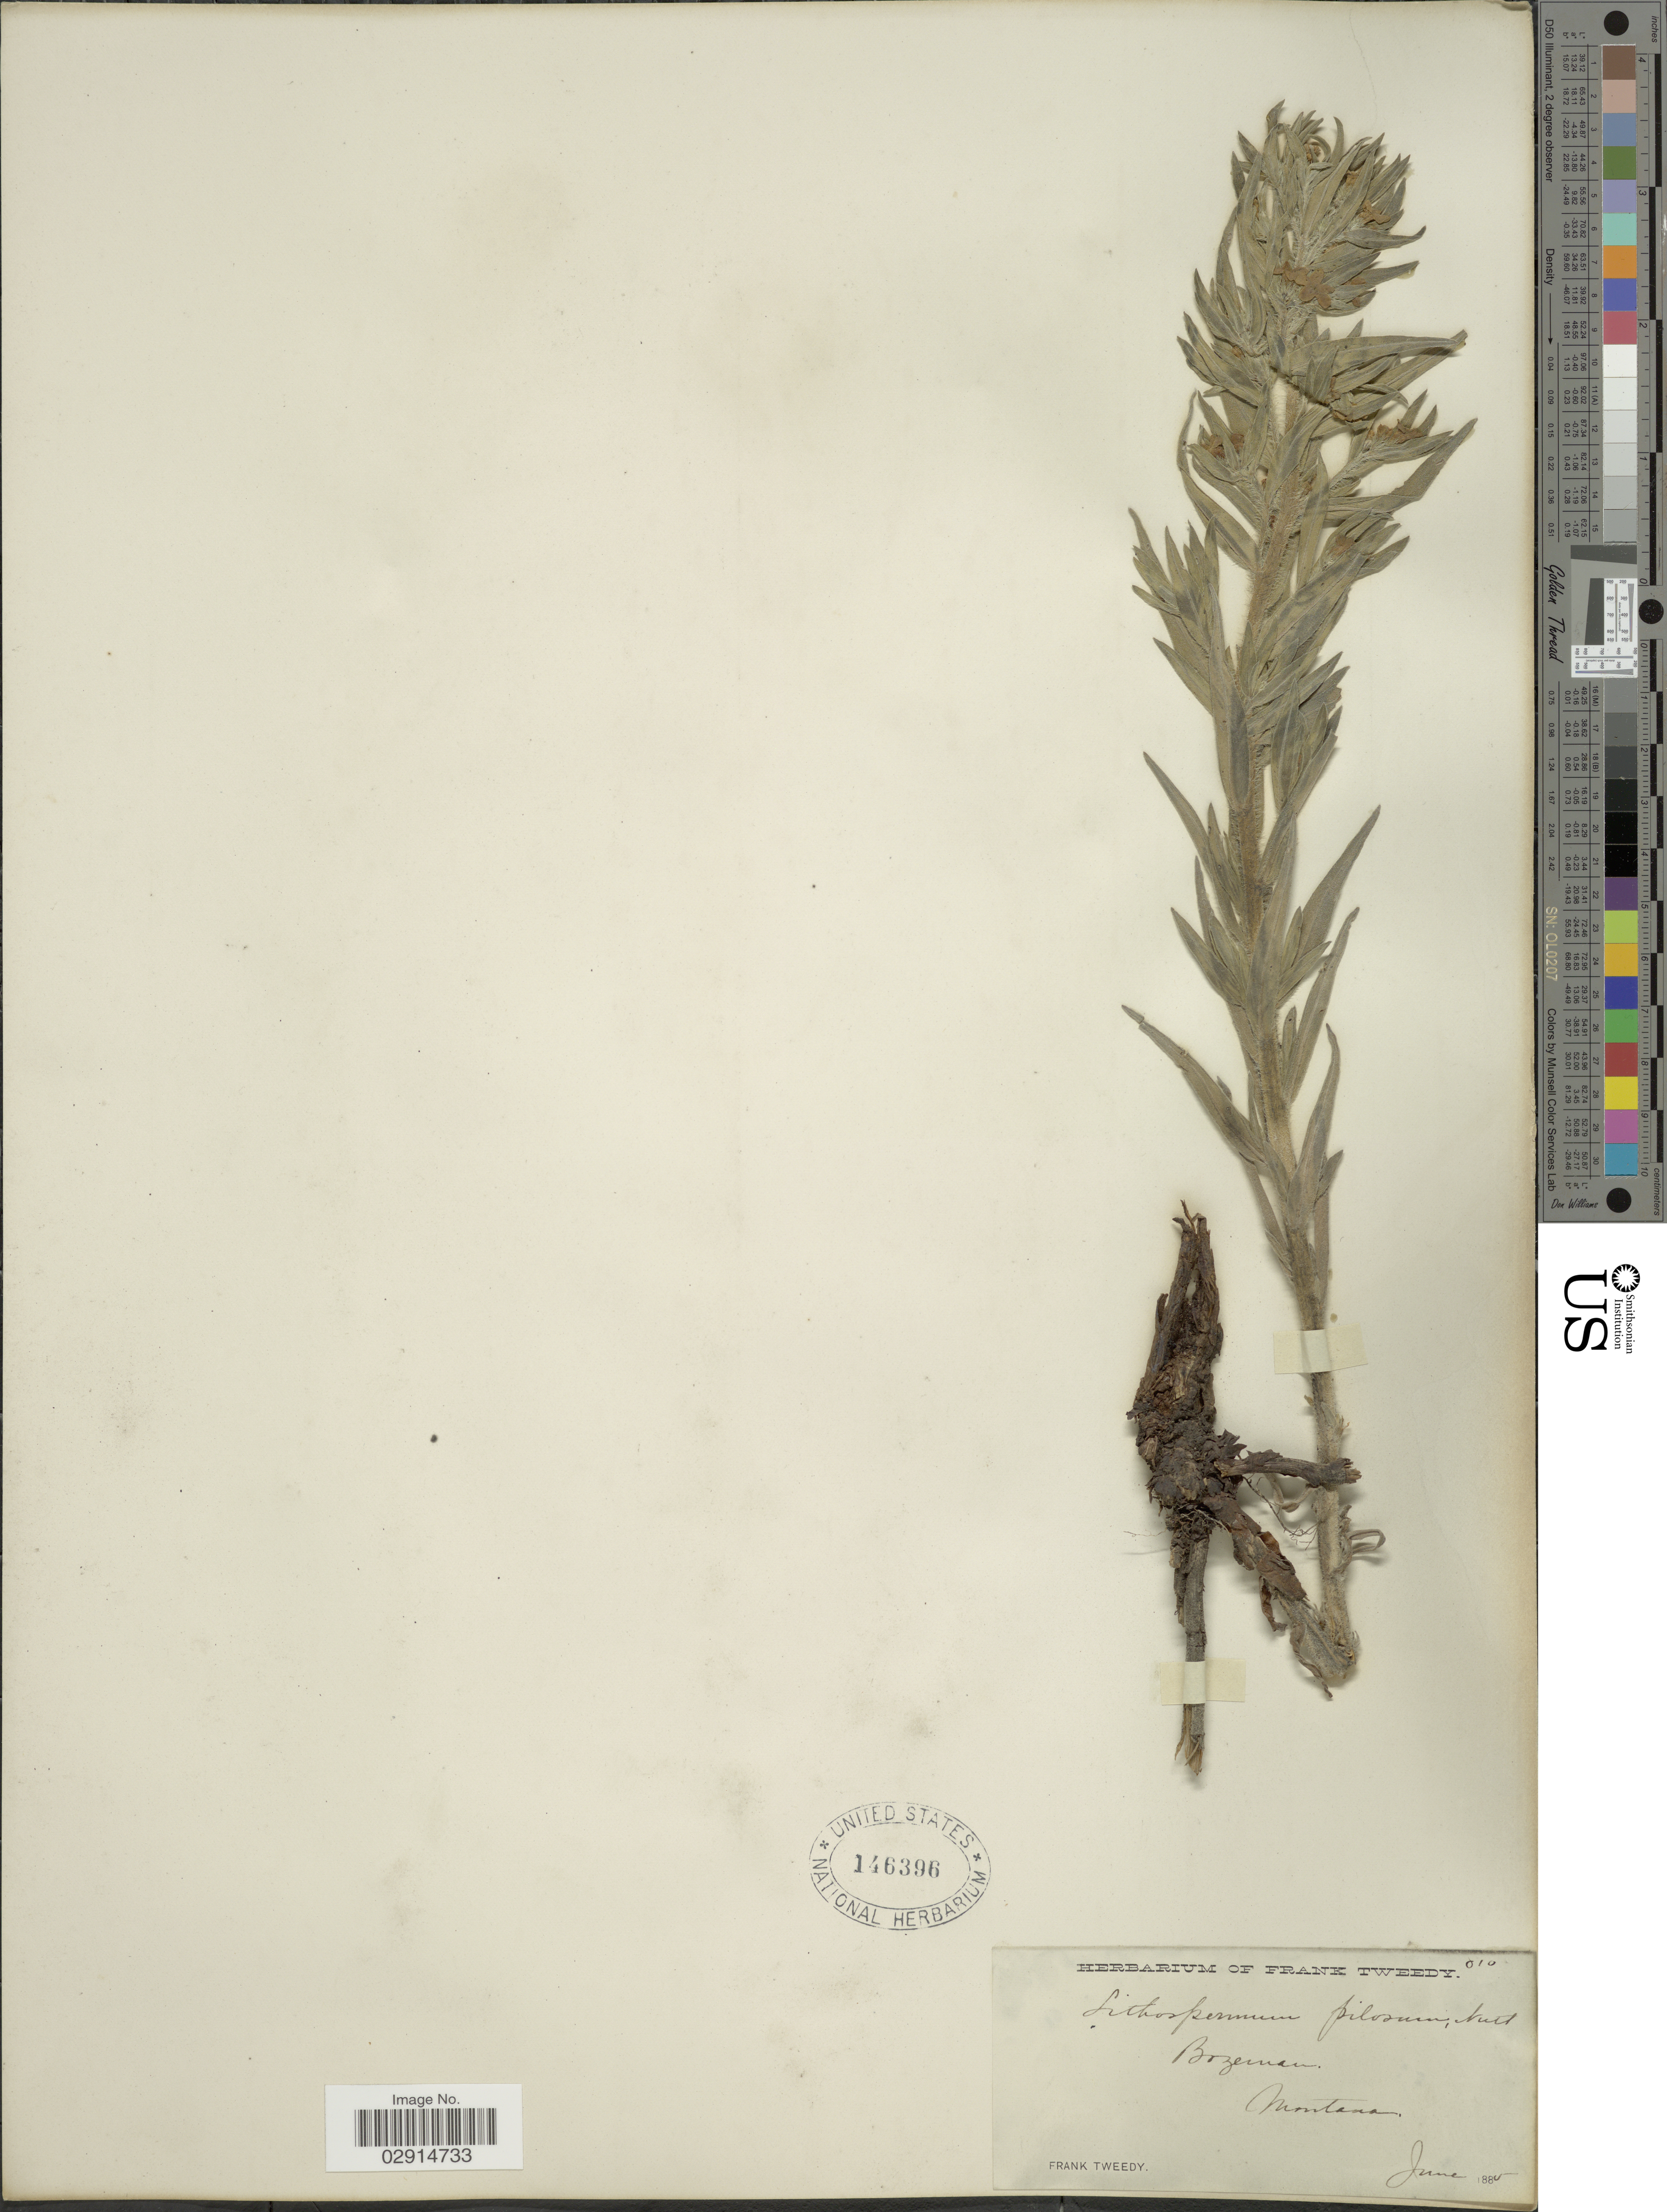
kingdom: Plantae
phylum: Tracheophyta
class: Magnoliopsida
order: Boraginales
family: Boraginaceae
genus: Lithospermum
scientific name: Lithospermum ruderale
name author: Douglas ex Lehm.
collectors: F. Tweedy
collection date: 1880-06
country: United States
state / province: Montana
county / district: Gallatin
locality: Bozeman.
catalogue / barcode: US 146396